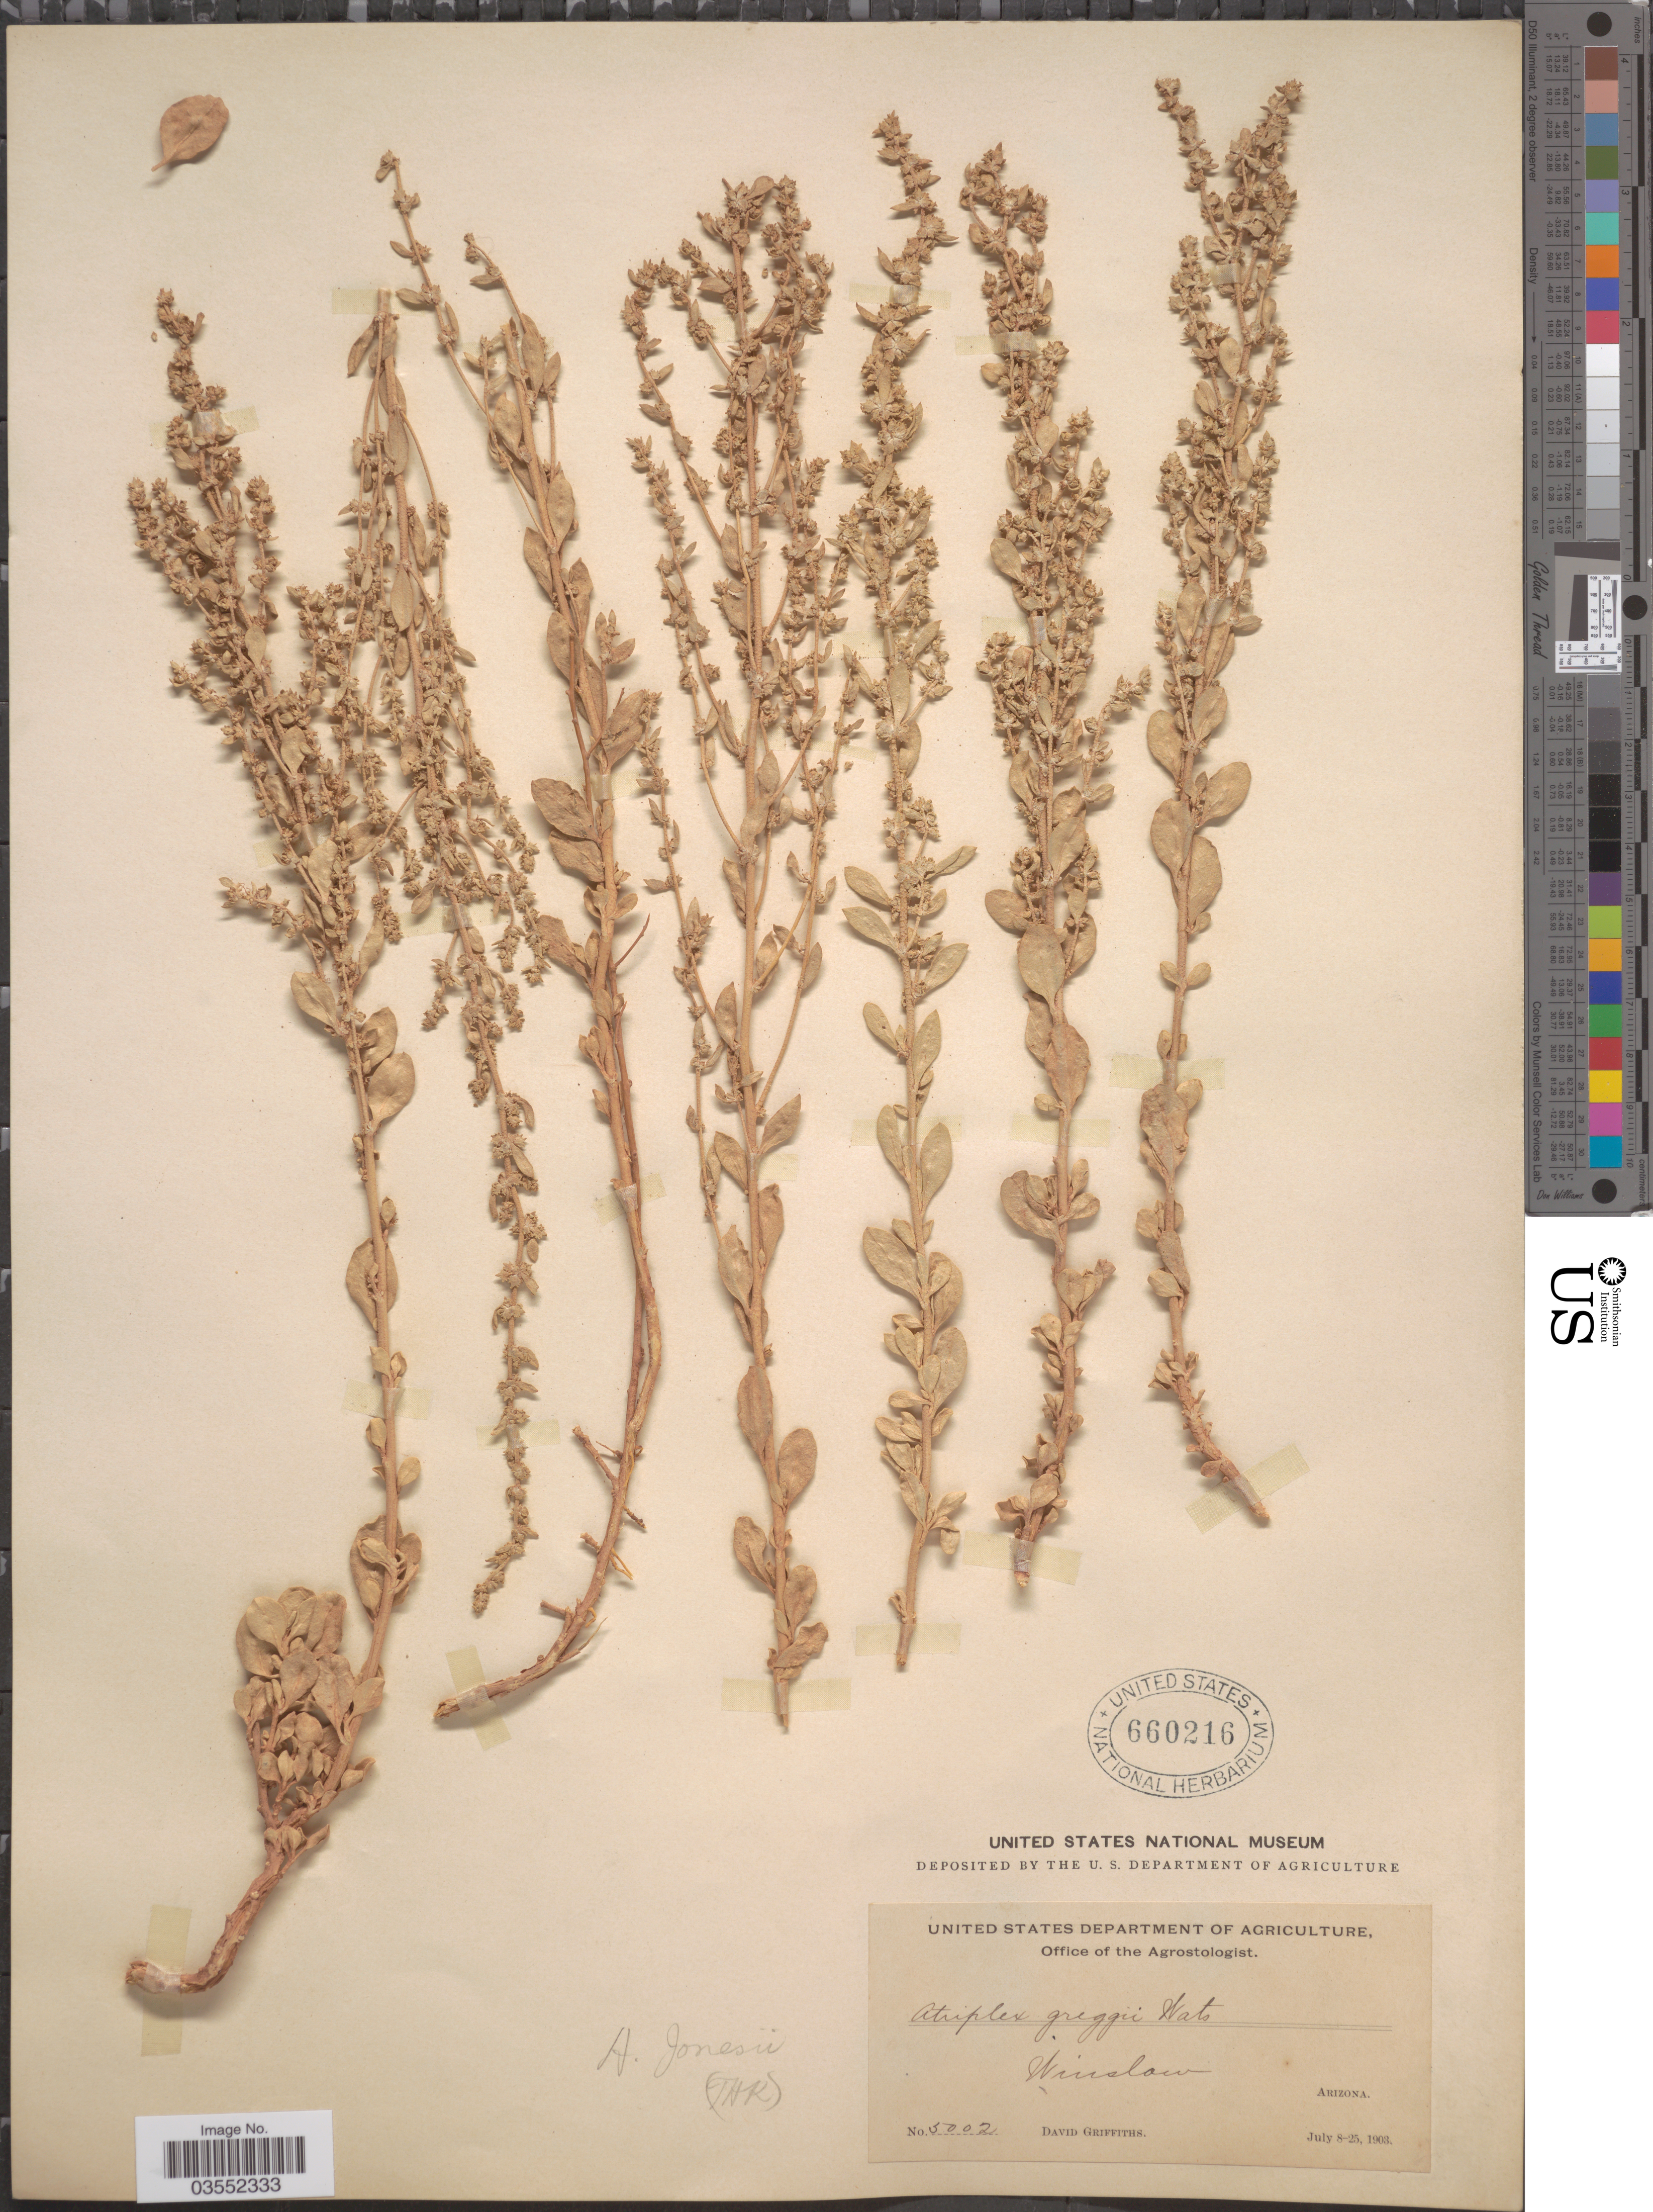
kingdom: Plantae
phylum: Tracheophyta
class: Magnoliopsida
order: Caryophyllales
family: Amaranthaceae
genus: Atriplex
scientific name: Atriplex obovata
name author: Moq.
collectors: D. Griffiths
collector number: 5002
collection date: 1903-07-08/1903-07-25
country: United States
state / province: Arizona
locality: Winslow.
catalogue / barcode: US 660216